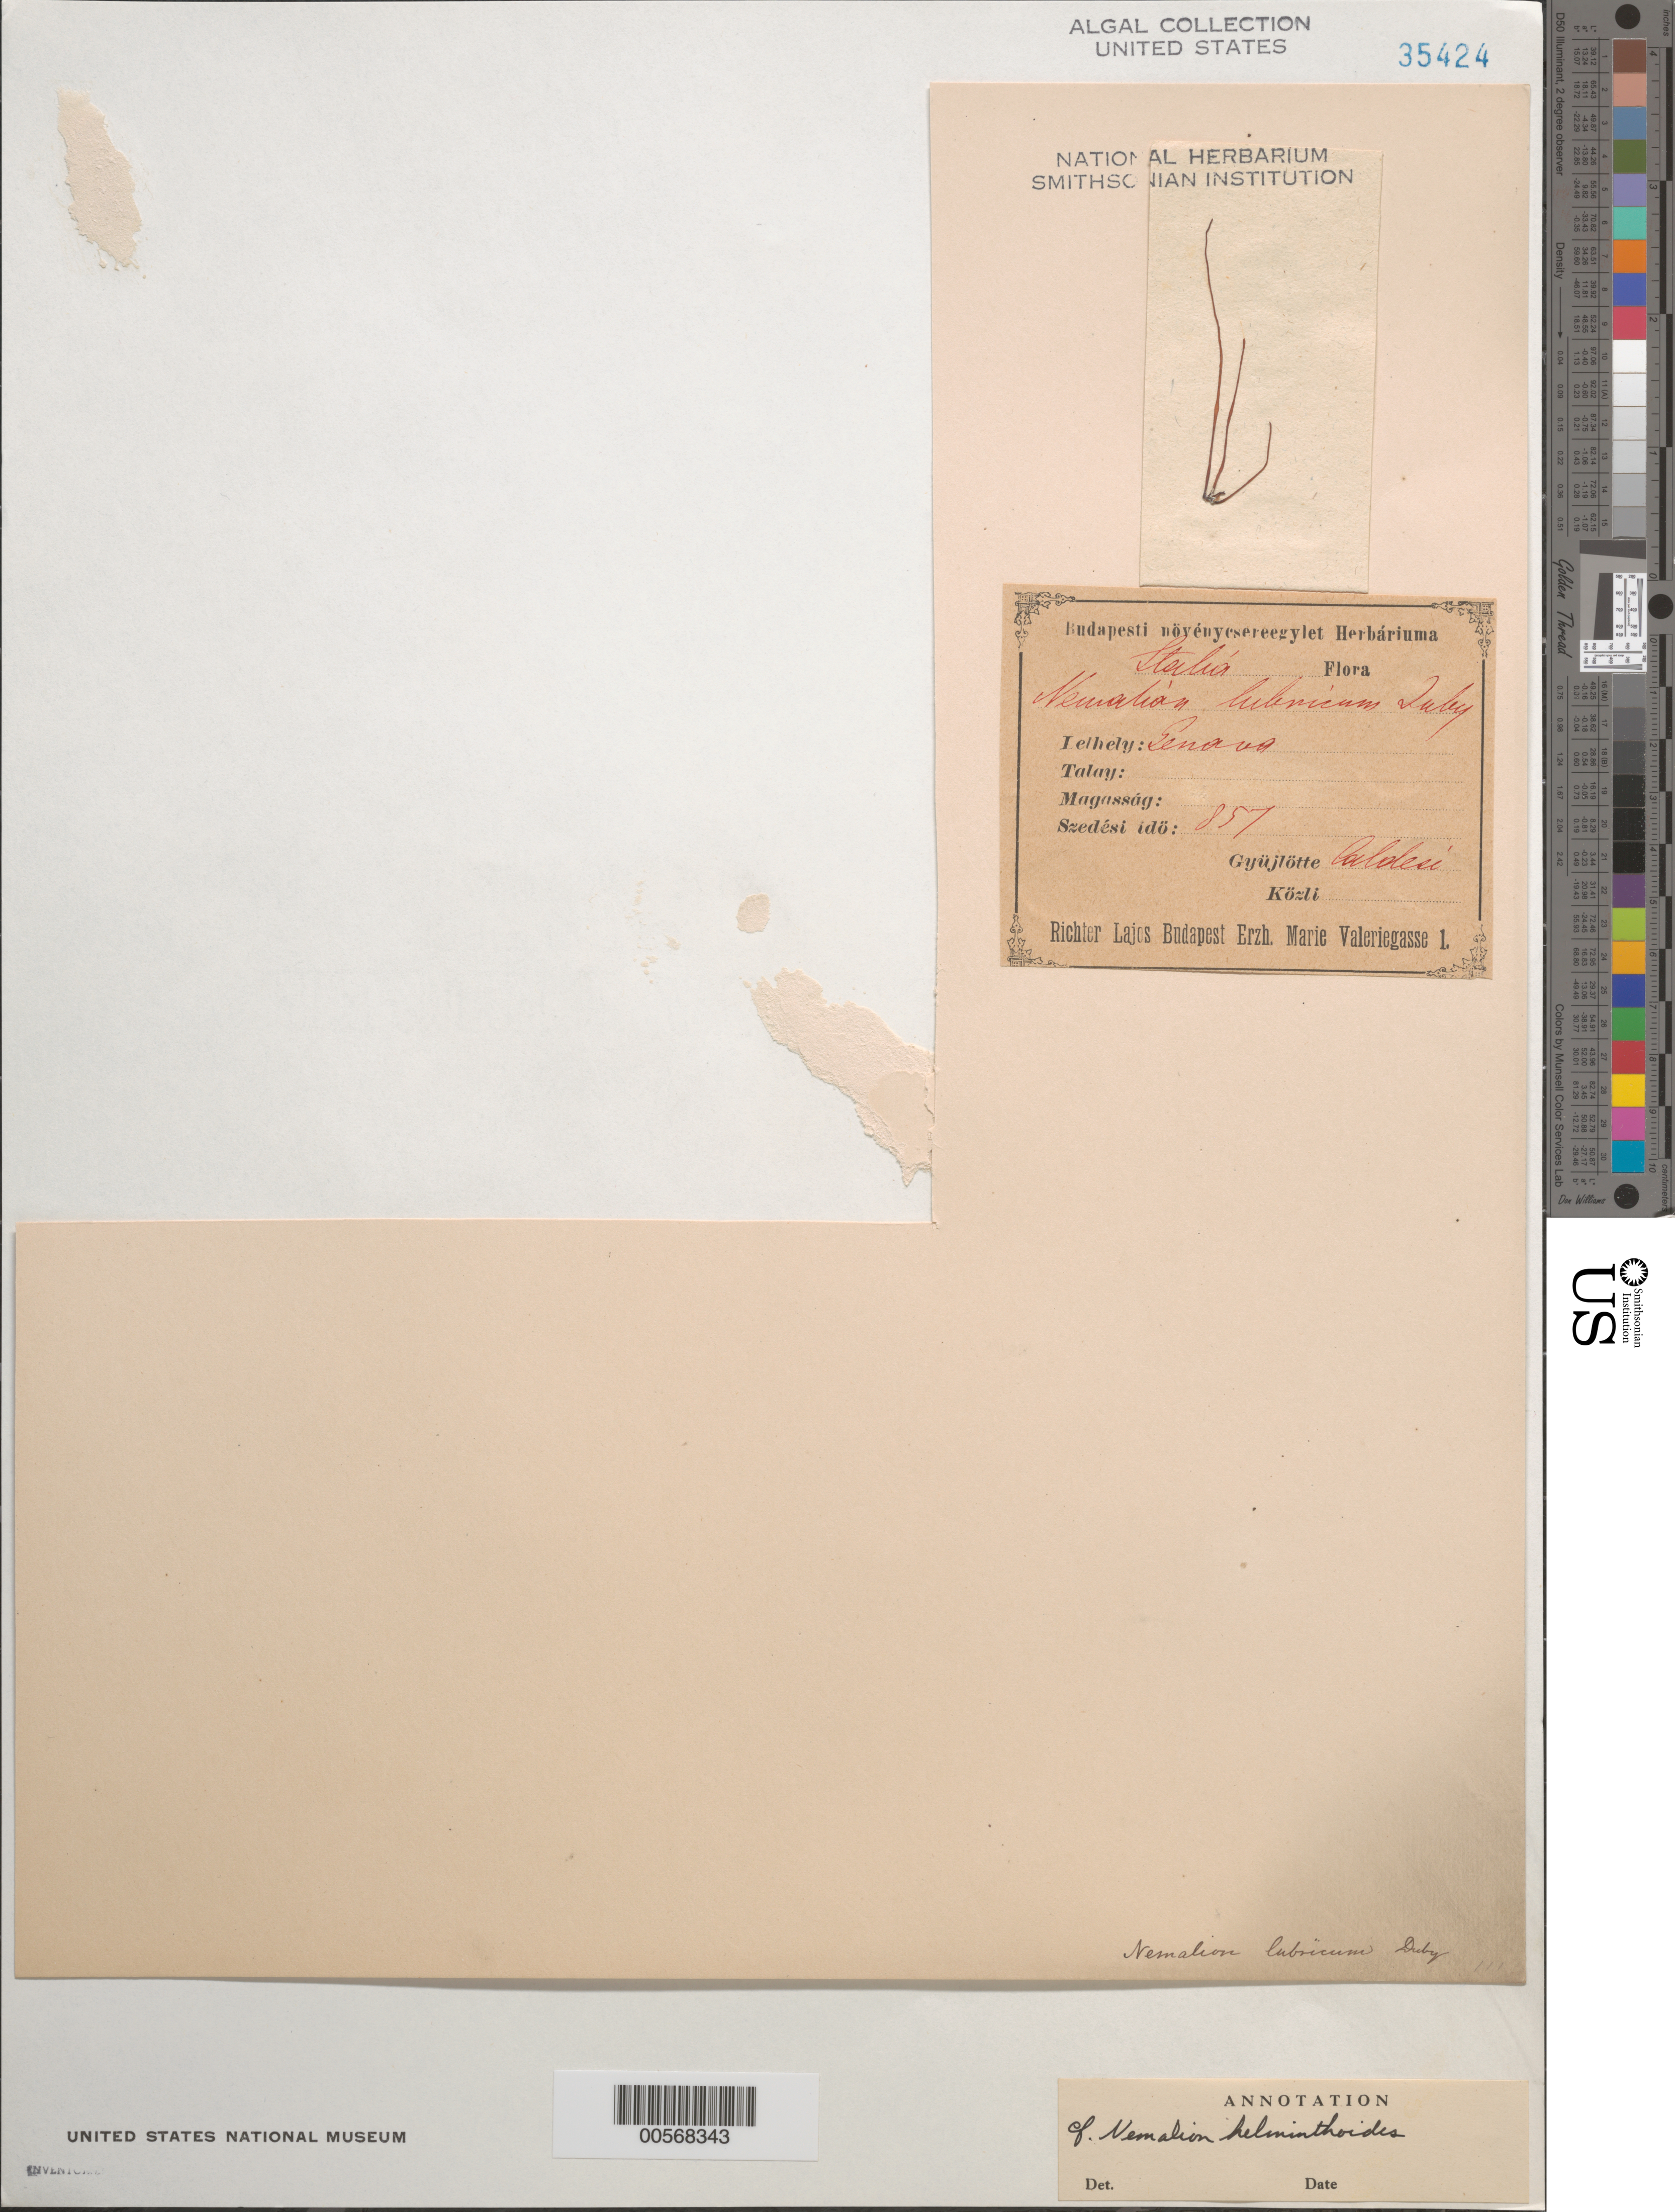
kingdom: Plantae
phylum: Rhodophyta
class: Florideophyceae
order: Nemaliales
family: Nemaliaceae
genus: Nemalion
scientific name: Nemalion multifidum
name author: (Lyngb.) Chauvin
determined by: Algae name updating Project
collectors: L. Caldesi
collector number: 857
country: Italy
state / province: Liguria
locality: Genoa (genova)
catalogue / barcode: US 35424